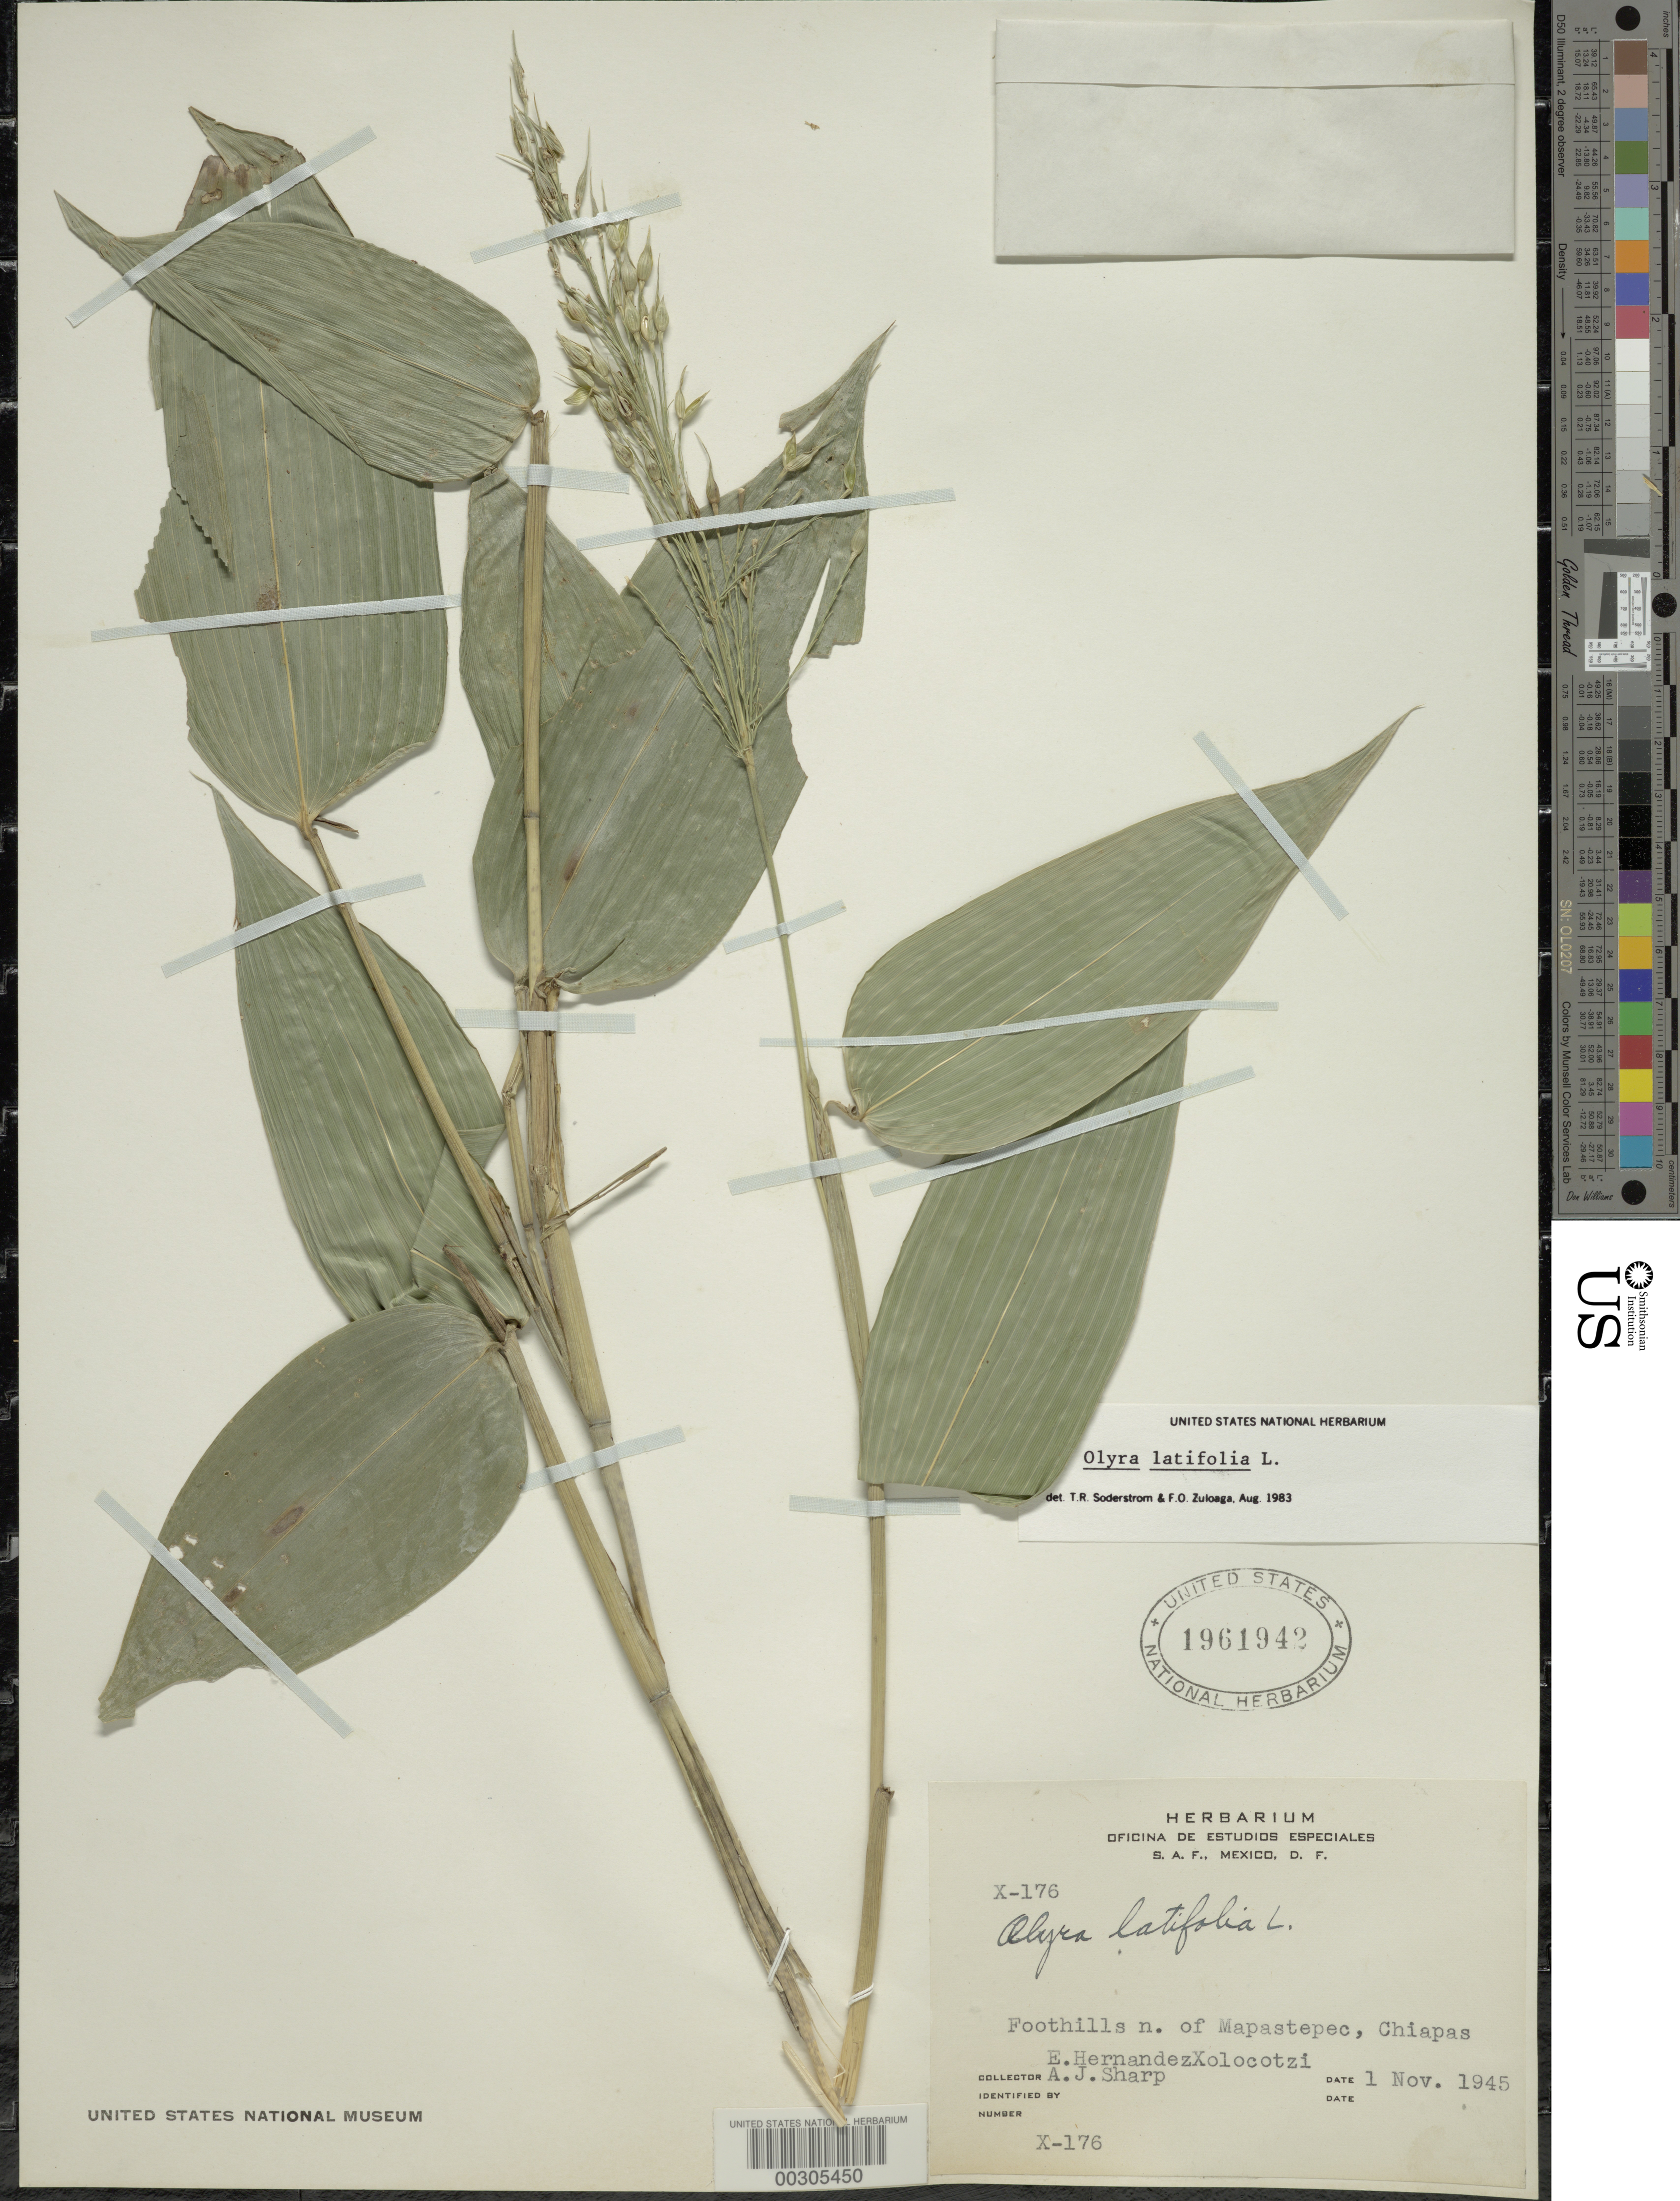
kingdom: Plantae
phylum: Tracheophyta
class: Liliopsida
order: Poales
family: Poaceae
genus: Olyra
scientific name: Olyra latifolia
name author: L.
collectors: E. I. Hernández-X. & A. J. Sharp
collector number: X-176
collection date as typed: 01 Nov 1945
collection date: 1945-11-01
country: Mexico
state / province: Chiapas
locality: Mapastepec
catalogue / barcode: US 1961942